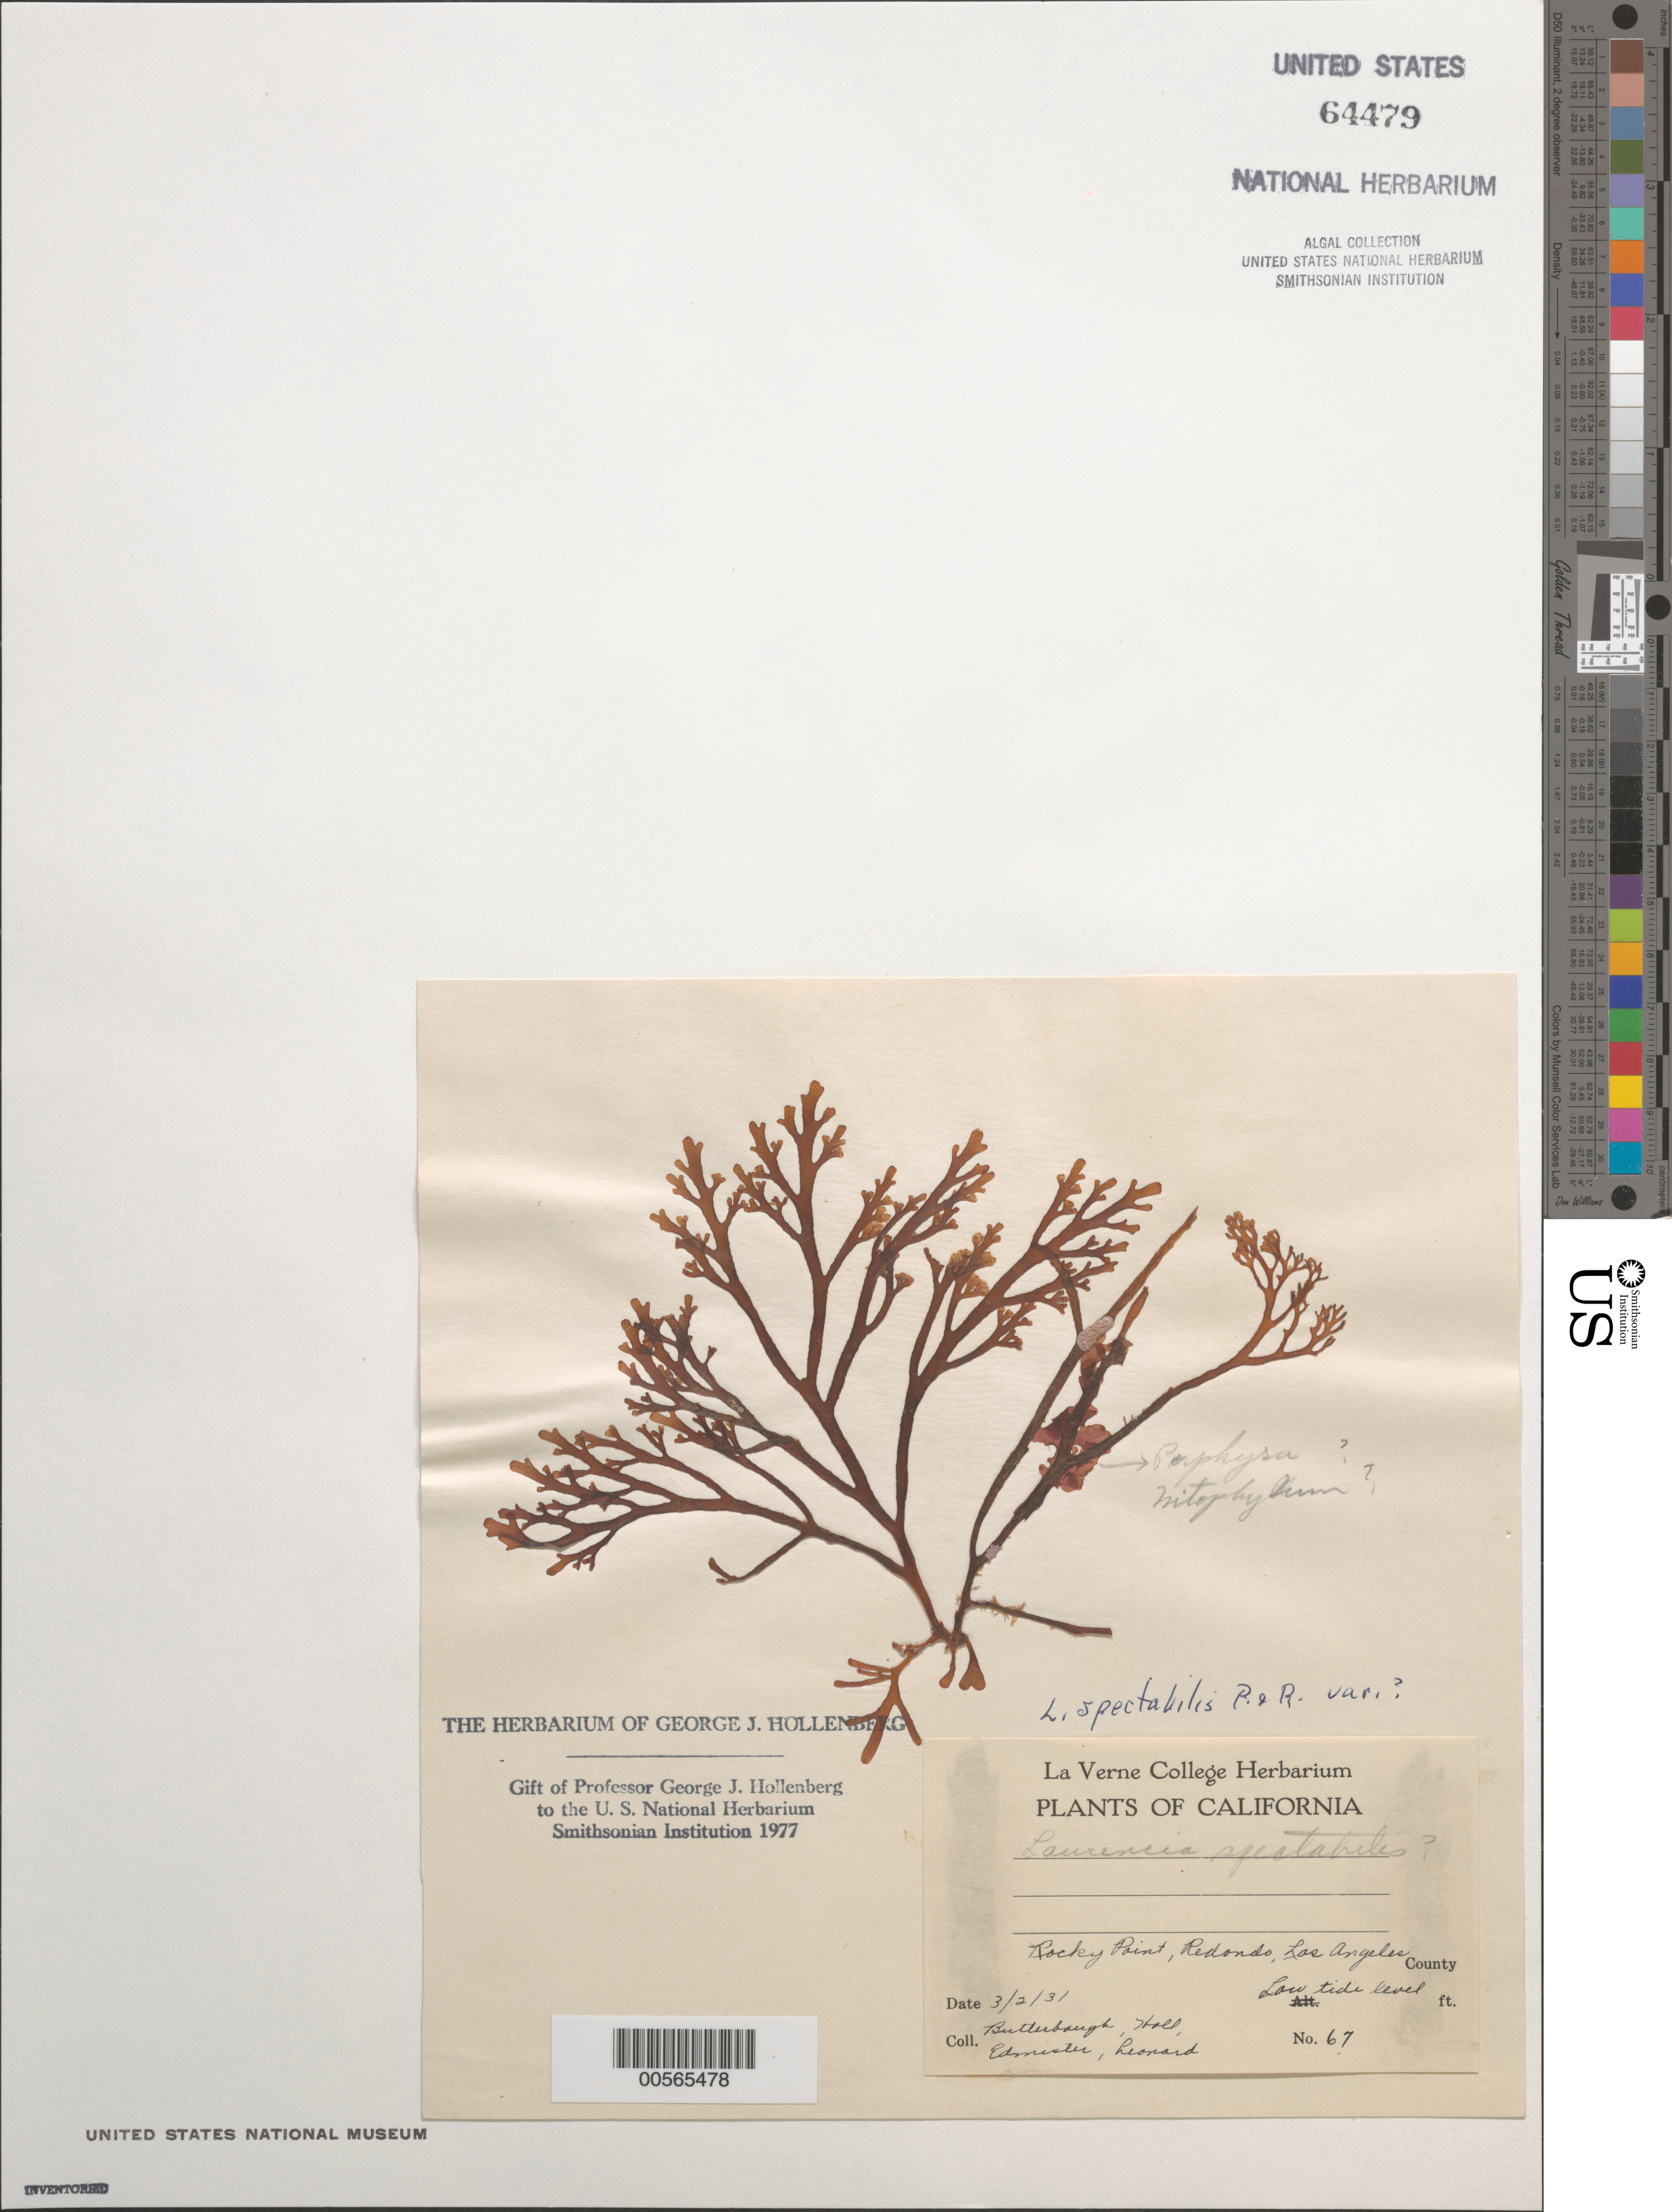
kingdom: Plantae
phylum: Rhodophyta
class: Florideophyceae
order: Ceramiales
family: Rhodomelaceae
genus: Osmundea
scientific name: Osmundea spectabilis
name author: (Postels & Rupr.) K.W. Nam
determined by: Algae name updating Project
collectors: F. Butterbaugh, E. Hall, E. Edmister & G. M. Leonard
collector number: GJH 67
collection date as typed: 02 Mar 1931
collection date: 1931-03-02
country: United States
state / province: California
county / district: Los Angeles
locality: Rocky Point, Redondo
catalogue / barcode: US 64479